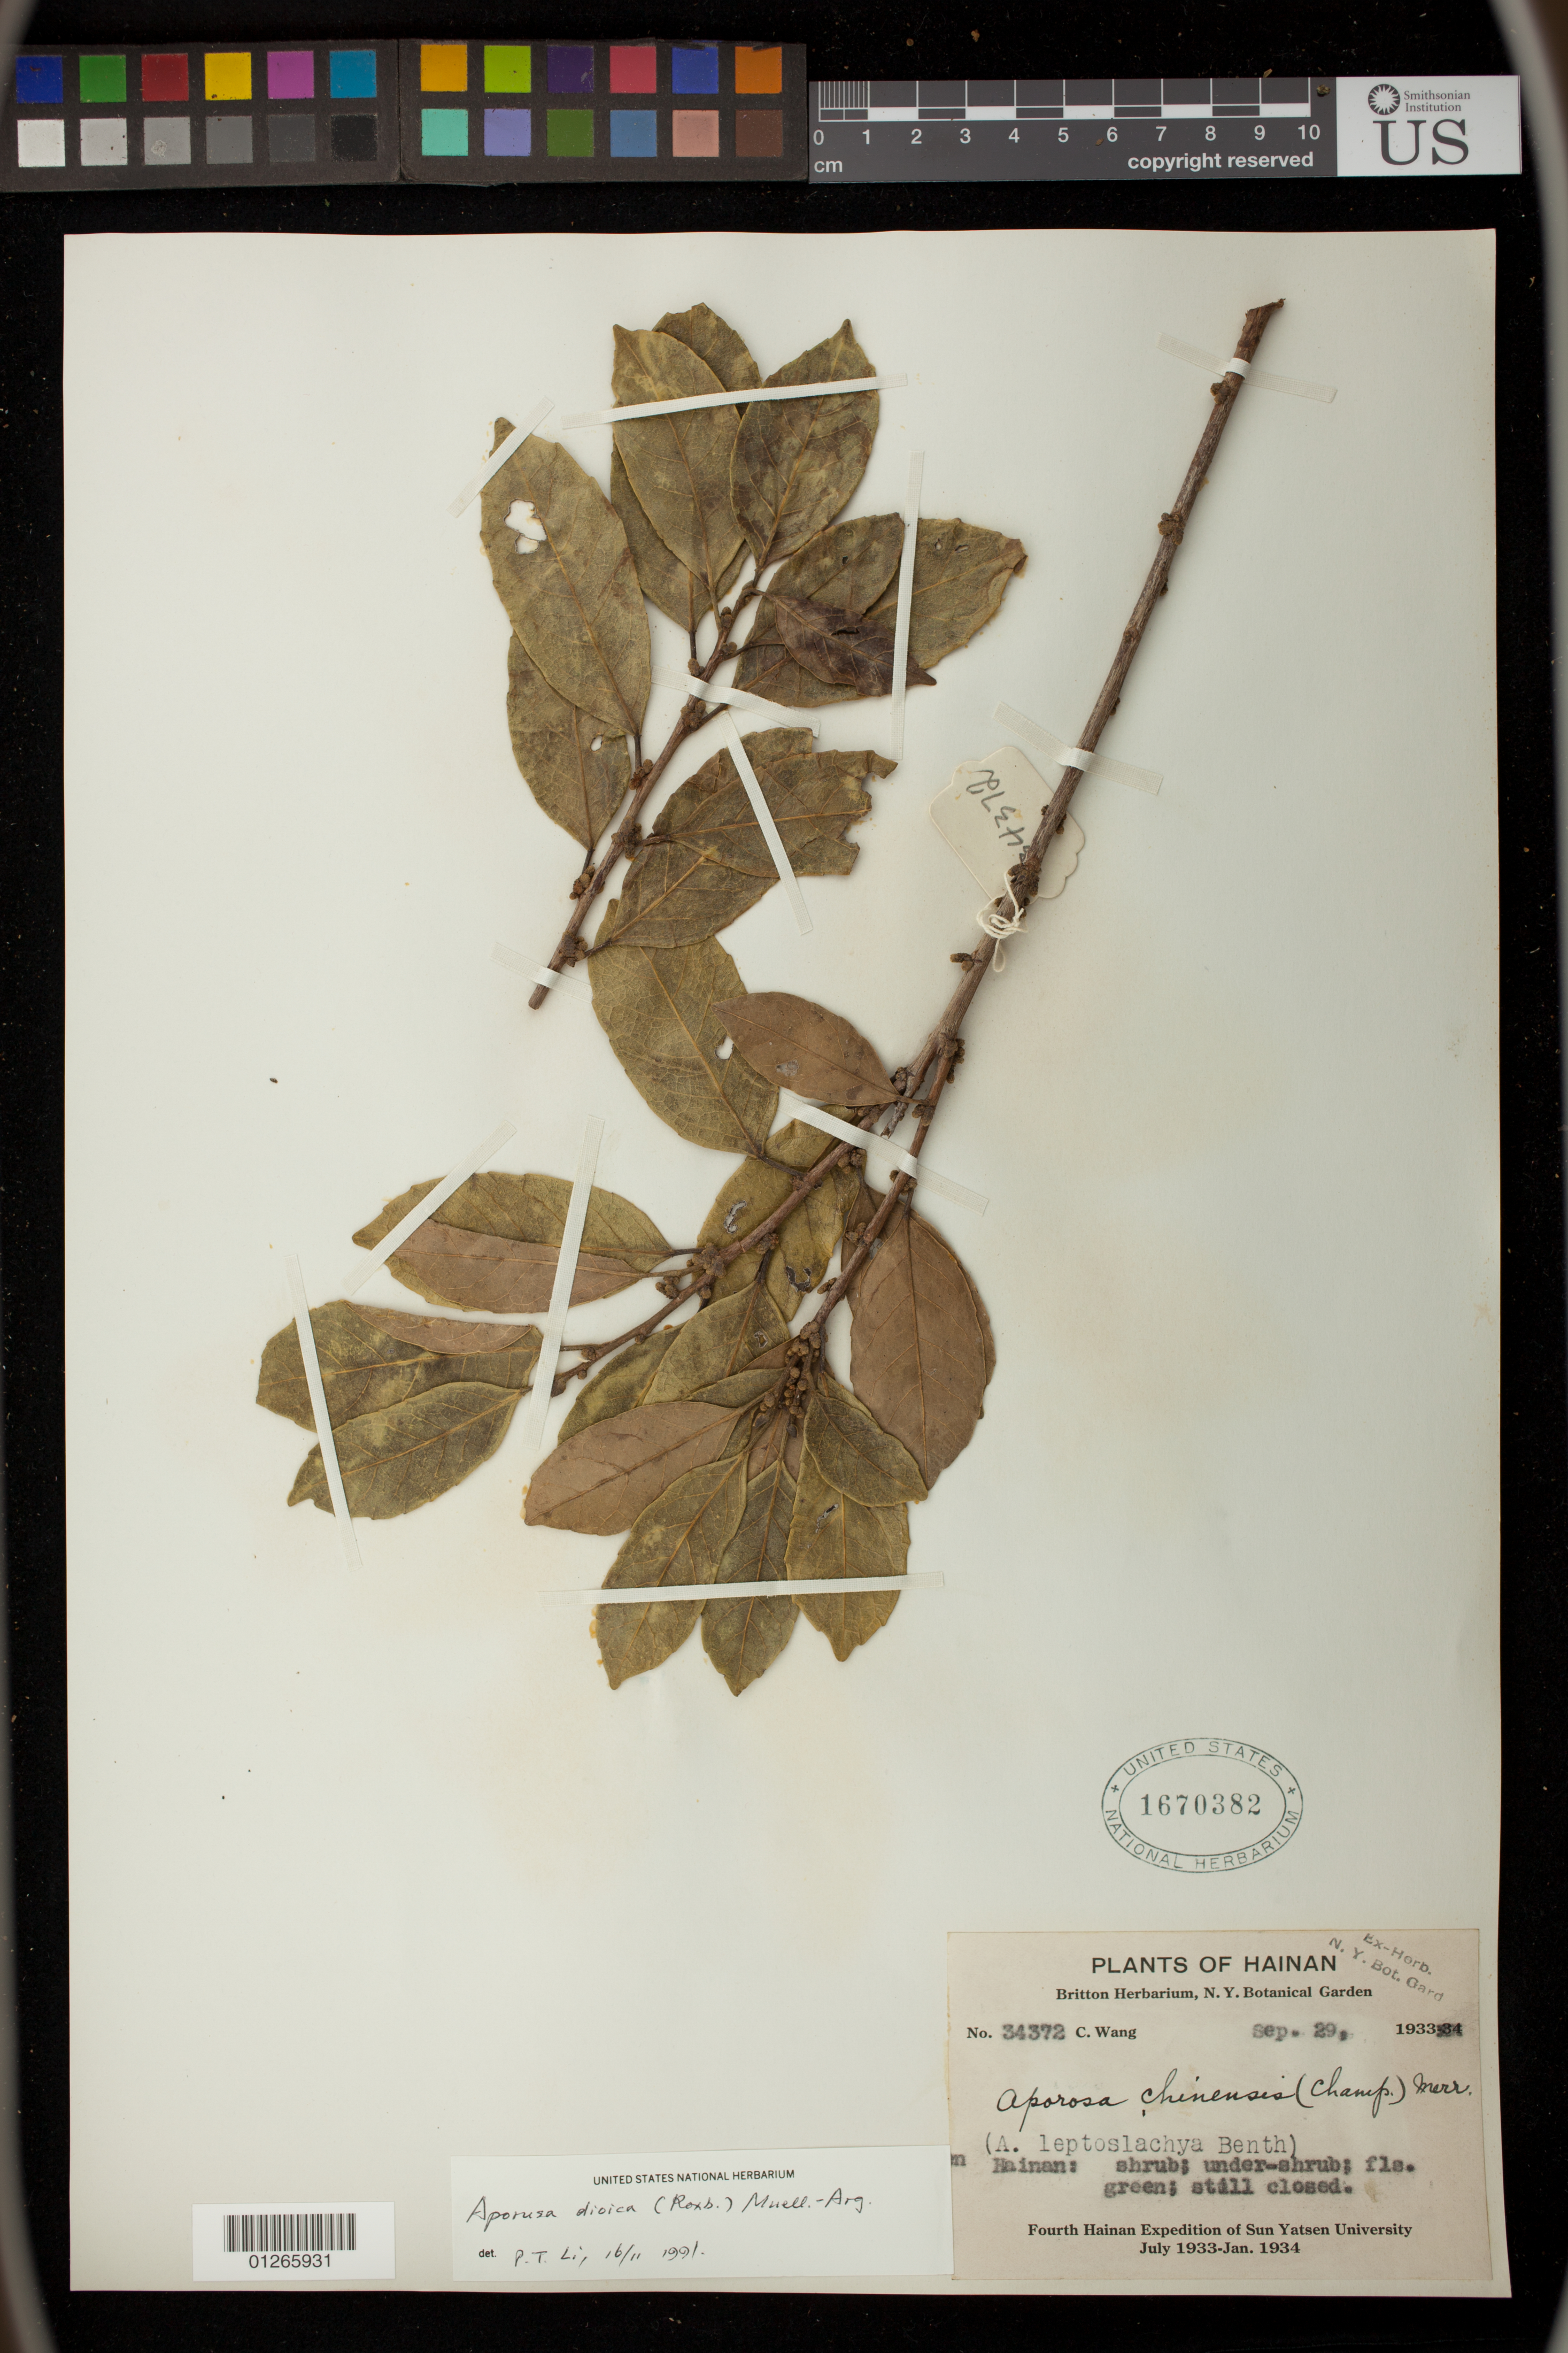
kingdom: Plantae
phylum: Tracheophyta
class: Magnoliopsida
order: Malpighiales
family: Phyllanthaceae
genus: Aporosa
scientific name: Aporosa octandra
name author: (Buch.-Ham. & D. Don) Vickery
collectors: C. Wang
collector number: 34372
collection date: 1933-09-29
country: China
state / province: Hainan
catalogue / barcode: US 1670382